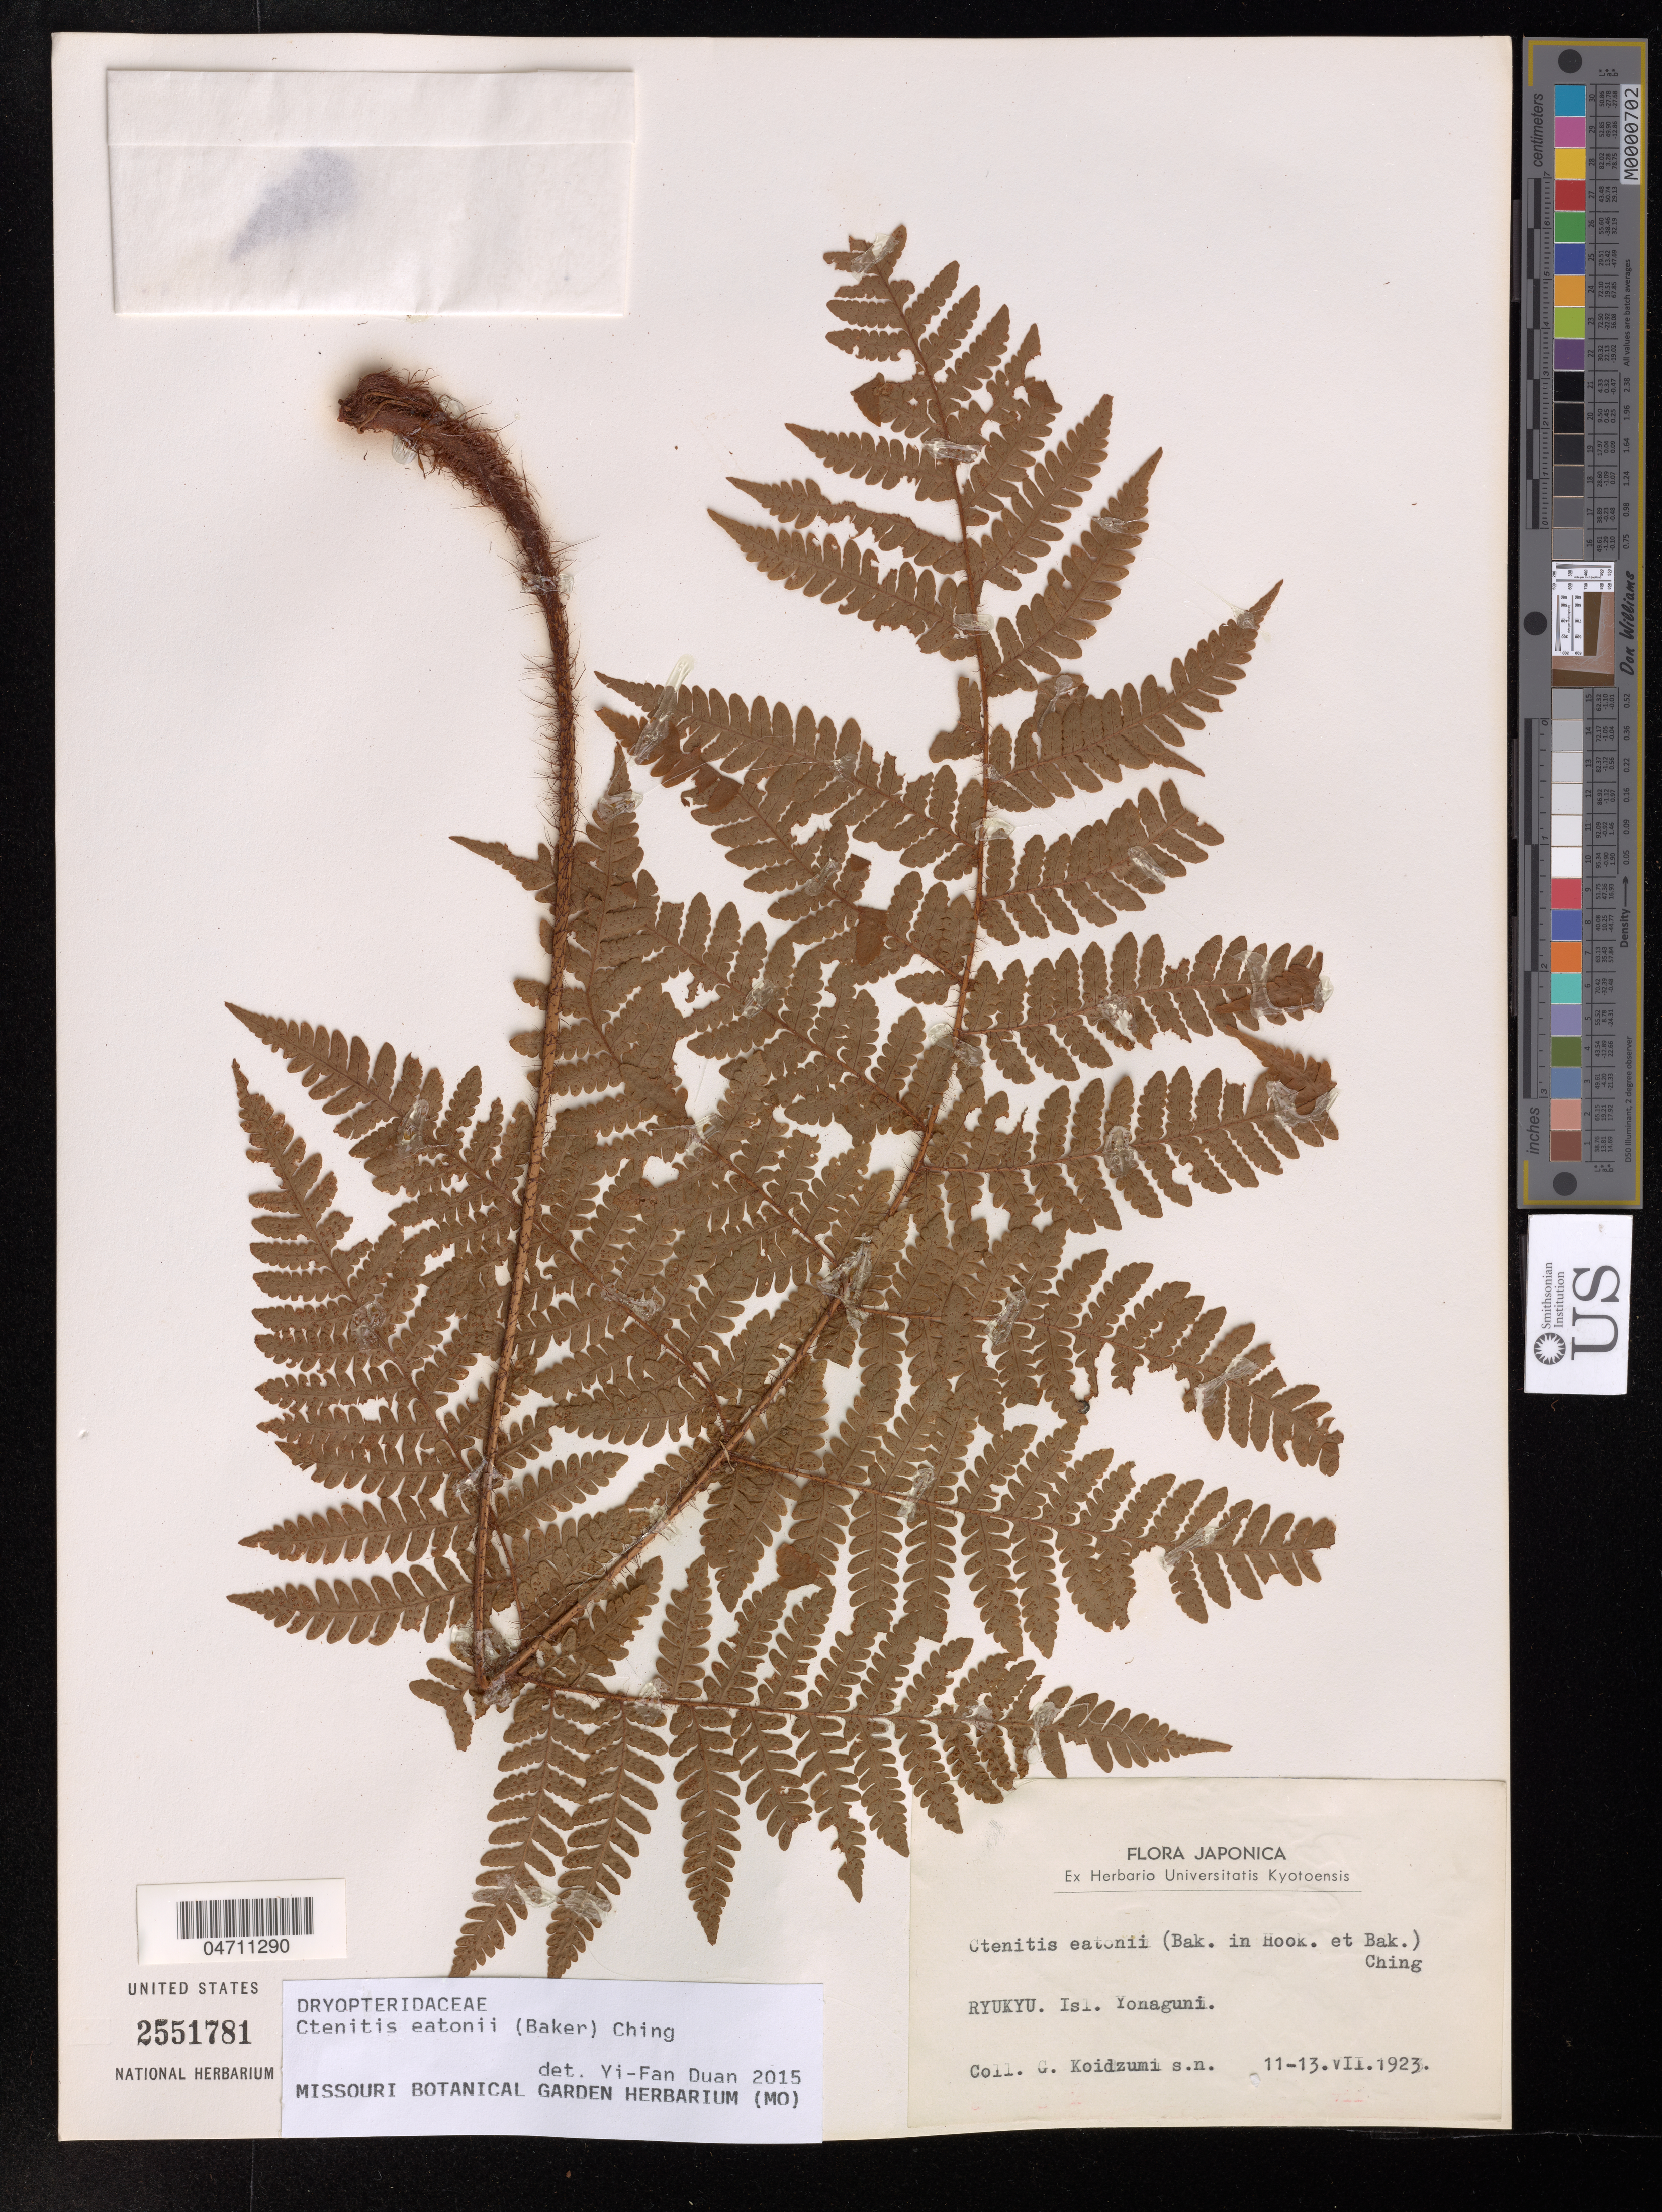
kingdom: Plantae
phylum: Tracheophyta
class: Polypodiopsida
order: Polypodiales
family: Dryopteridaceae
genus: Ctenitis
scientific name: Ctenitis eatonii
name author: (Baker) Ching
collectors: G. Koidzumi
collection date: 1923-07-11/1923-07-13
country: Japan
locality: Ryukyu. Isl. Yonaguni.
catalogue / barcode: US 2551781